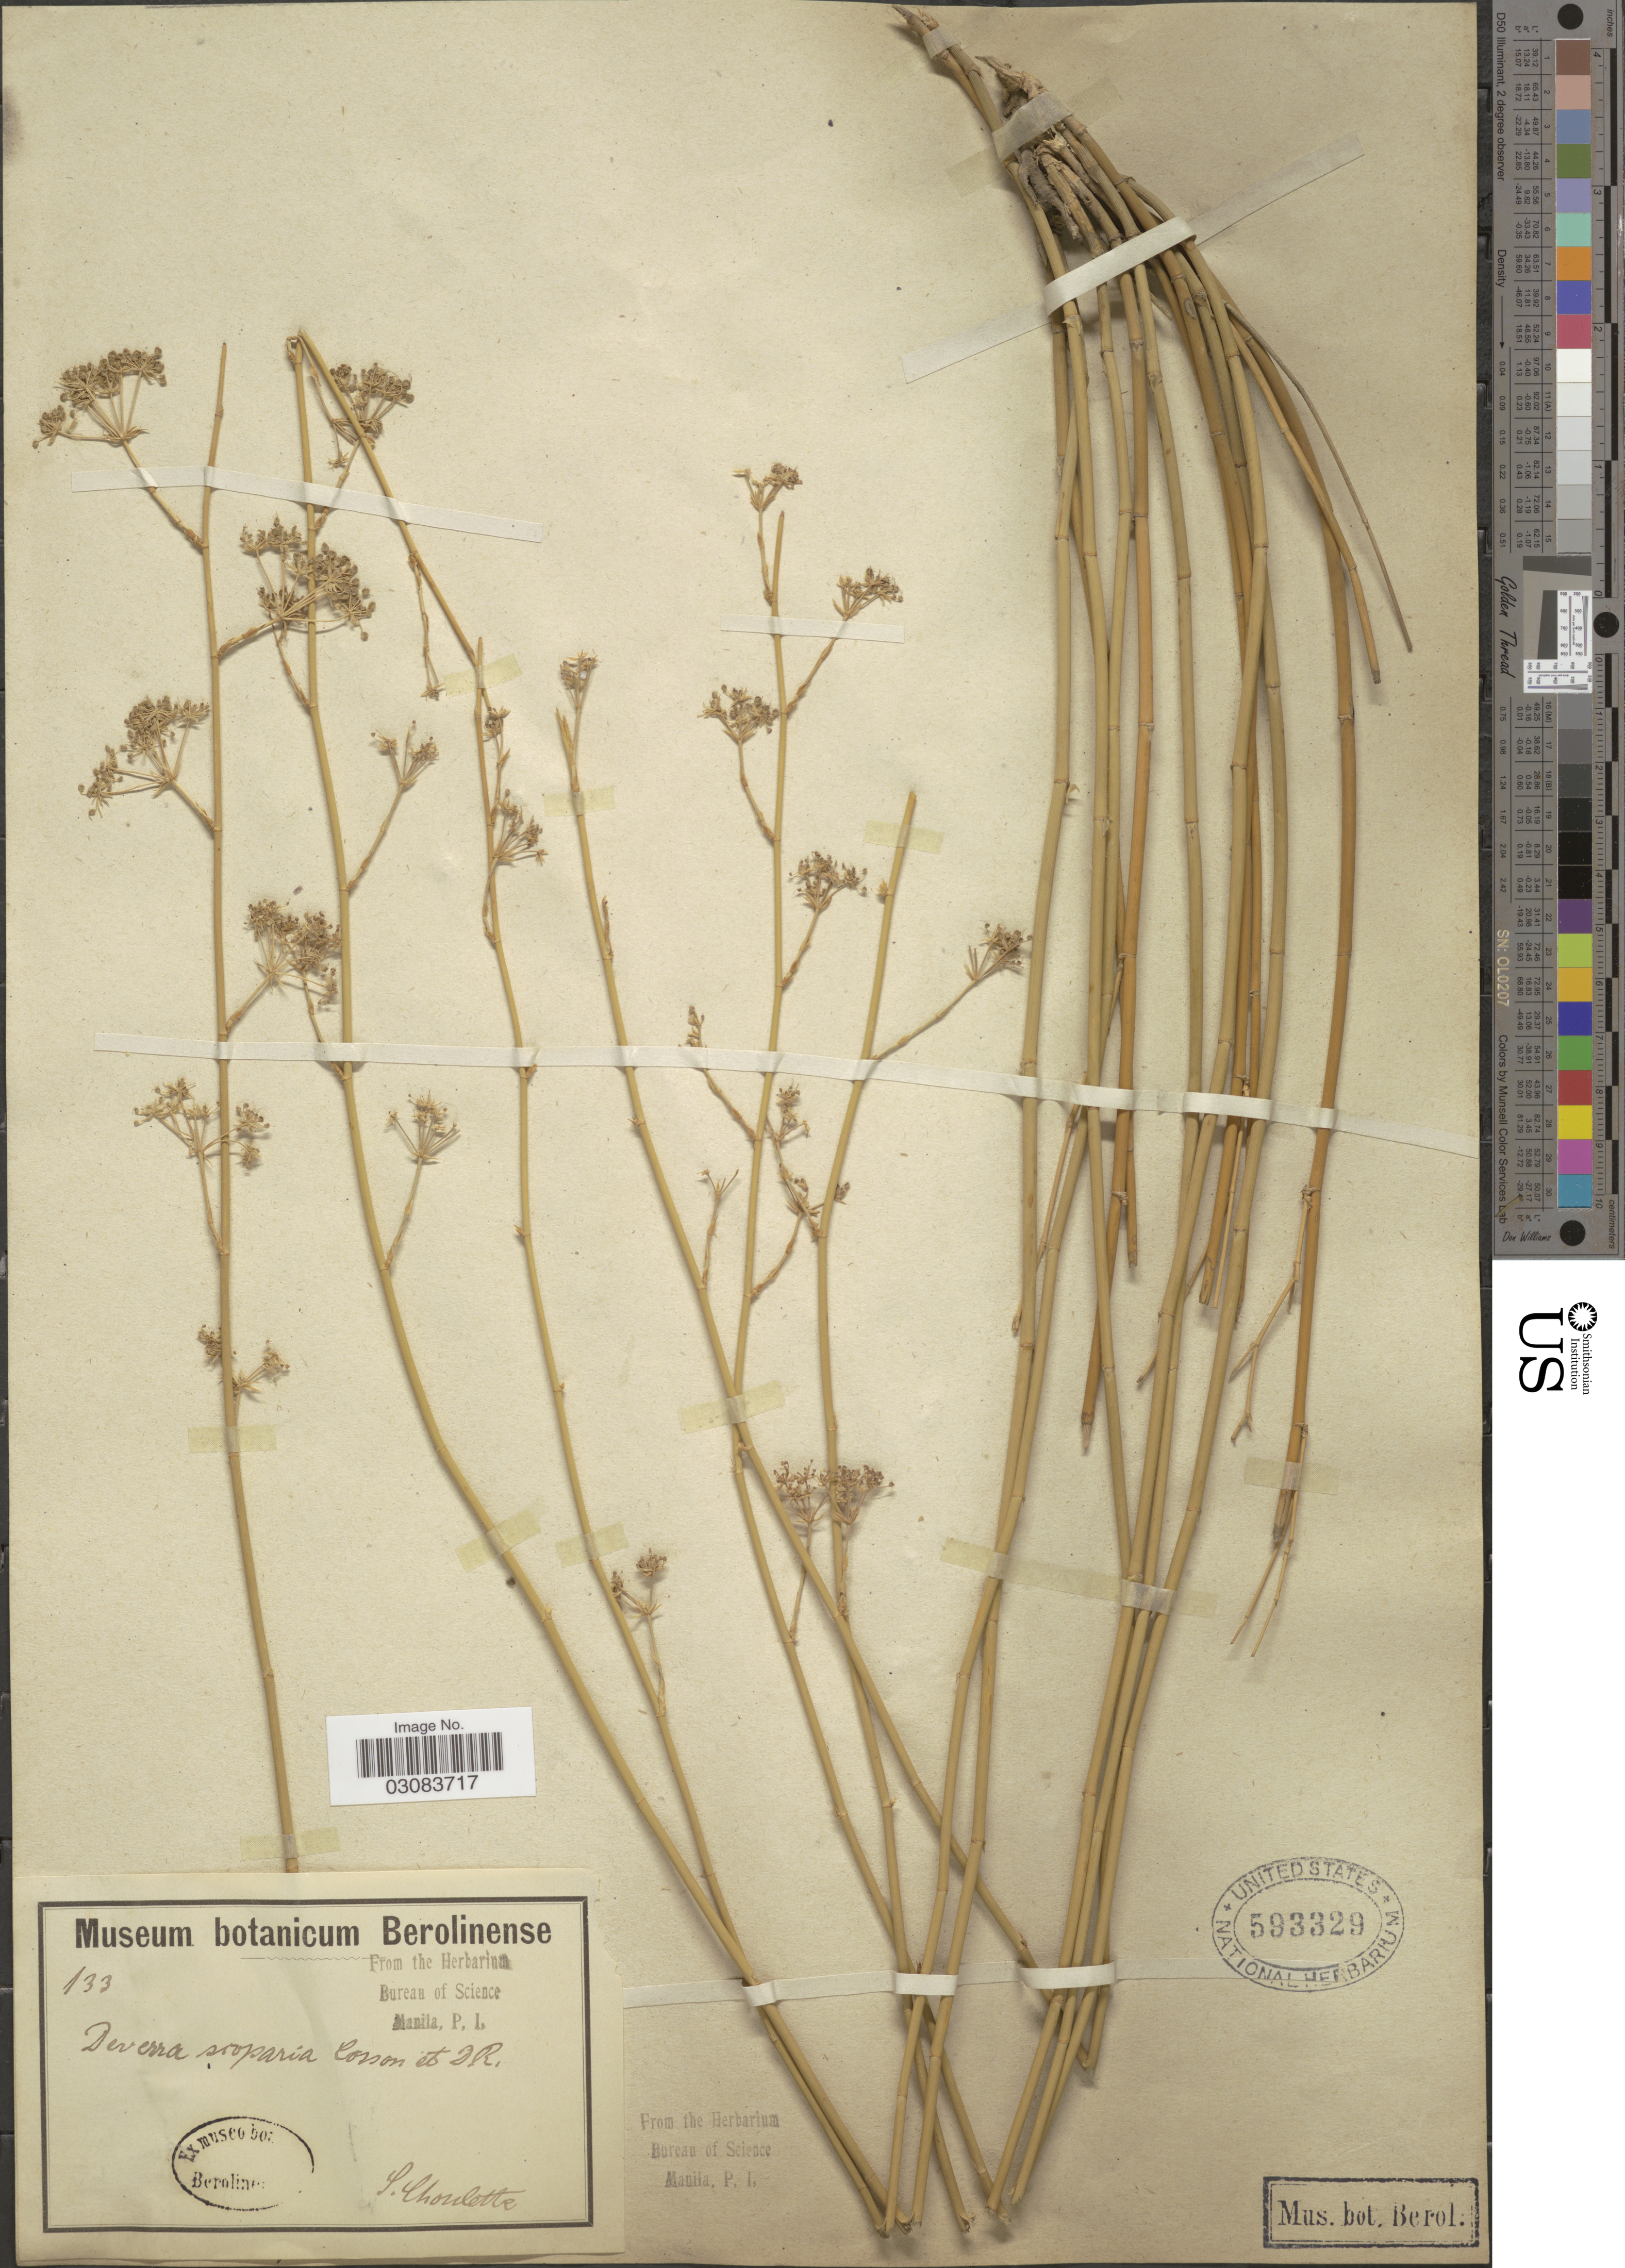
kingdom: Plantae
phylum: Tracheophyta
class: Magnoliopsida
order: Apiales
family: Apiaceae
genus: Deverra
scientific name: Deverra scoparia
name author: Coss. & Durieu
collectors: S. Choulette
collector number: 133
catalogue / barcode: US 593329